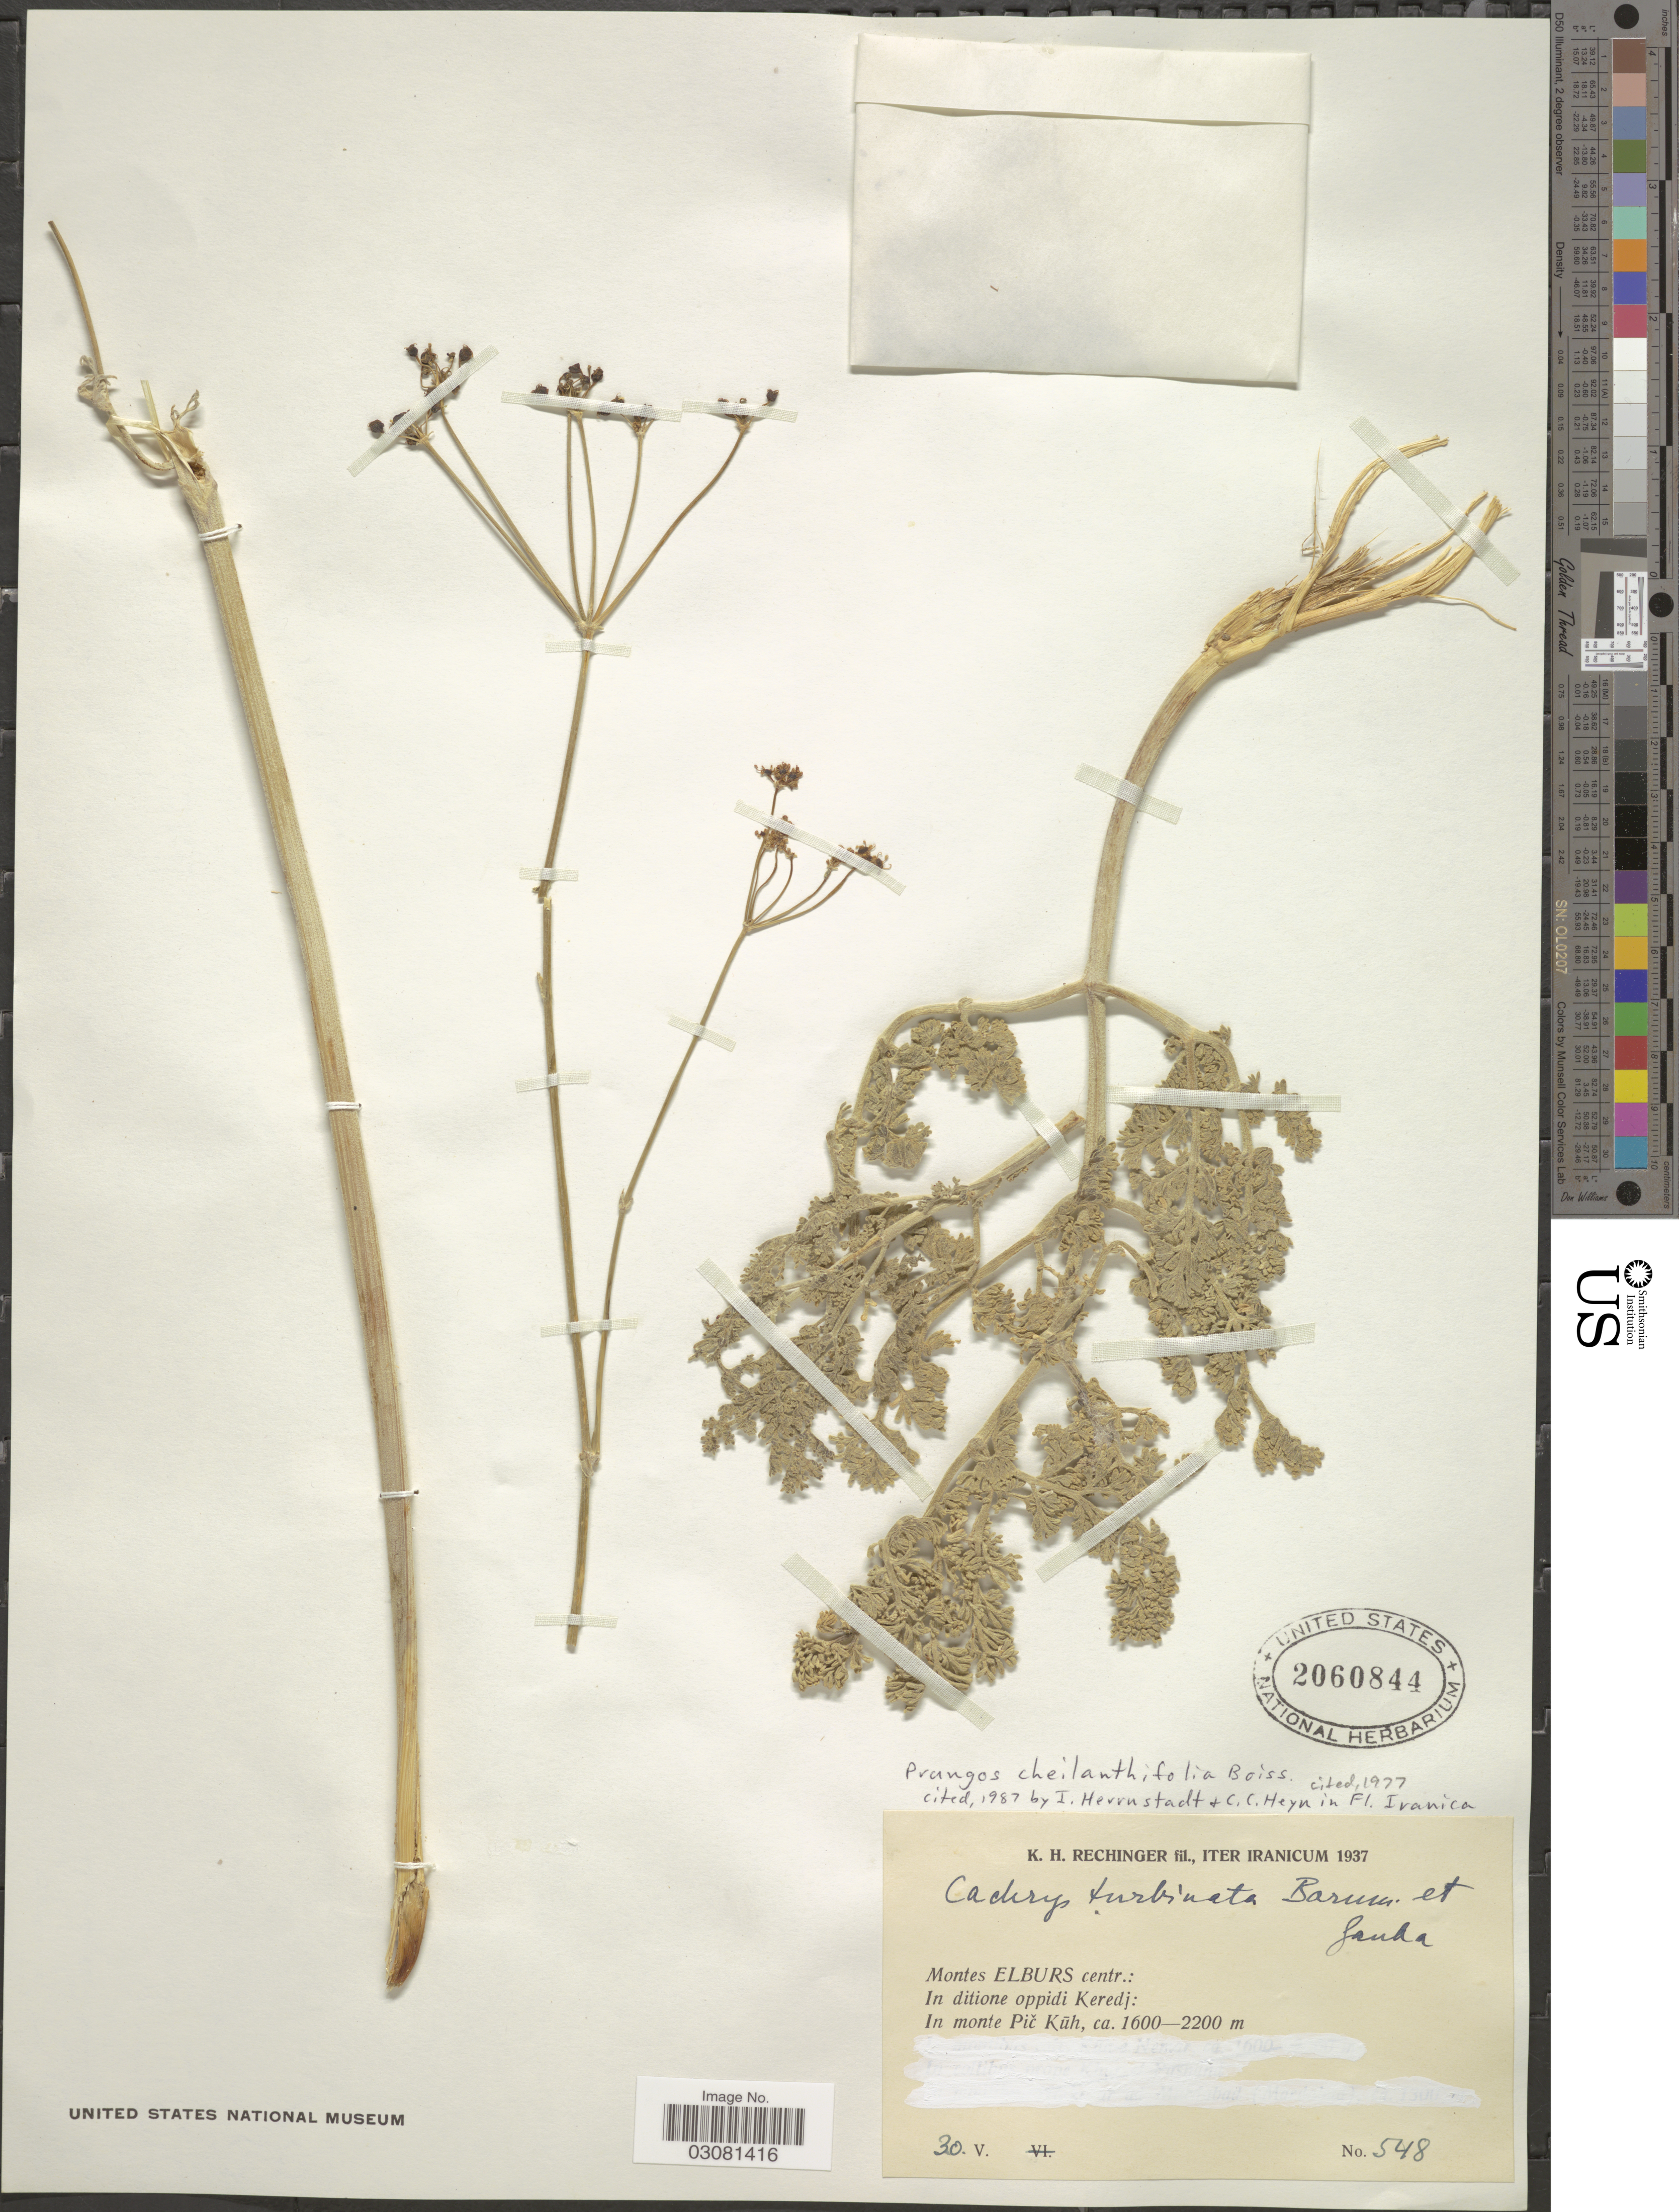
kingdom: Plantae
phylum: Tracheophyta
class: Magnoliopsida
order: Apiales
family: Apiaceae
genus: Prangos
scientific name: Prangos cheilanthifolia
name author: Boiss.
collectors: K. H. Rechinger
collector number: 548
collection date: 1937-05-30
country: Iran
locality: Montes Elburs centr.: In ditione oppidi Keredj: In monte Pic Kuh.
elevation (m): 1600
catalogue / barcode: US 2060844